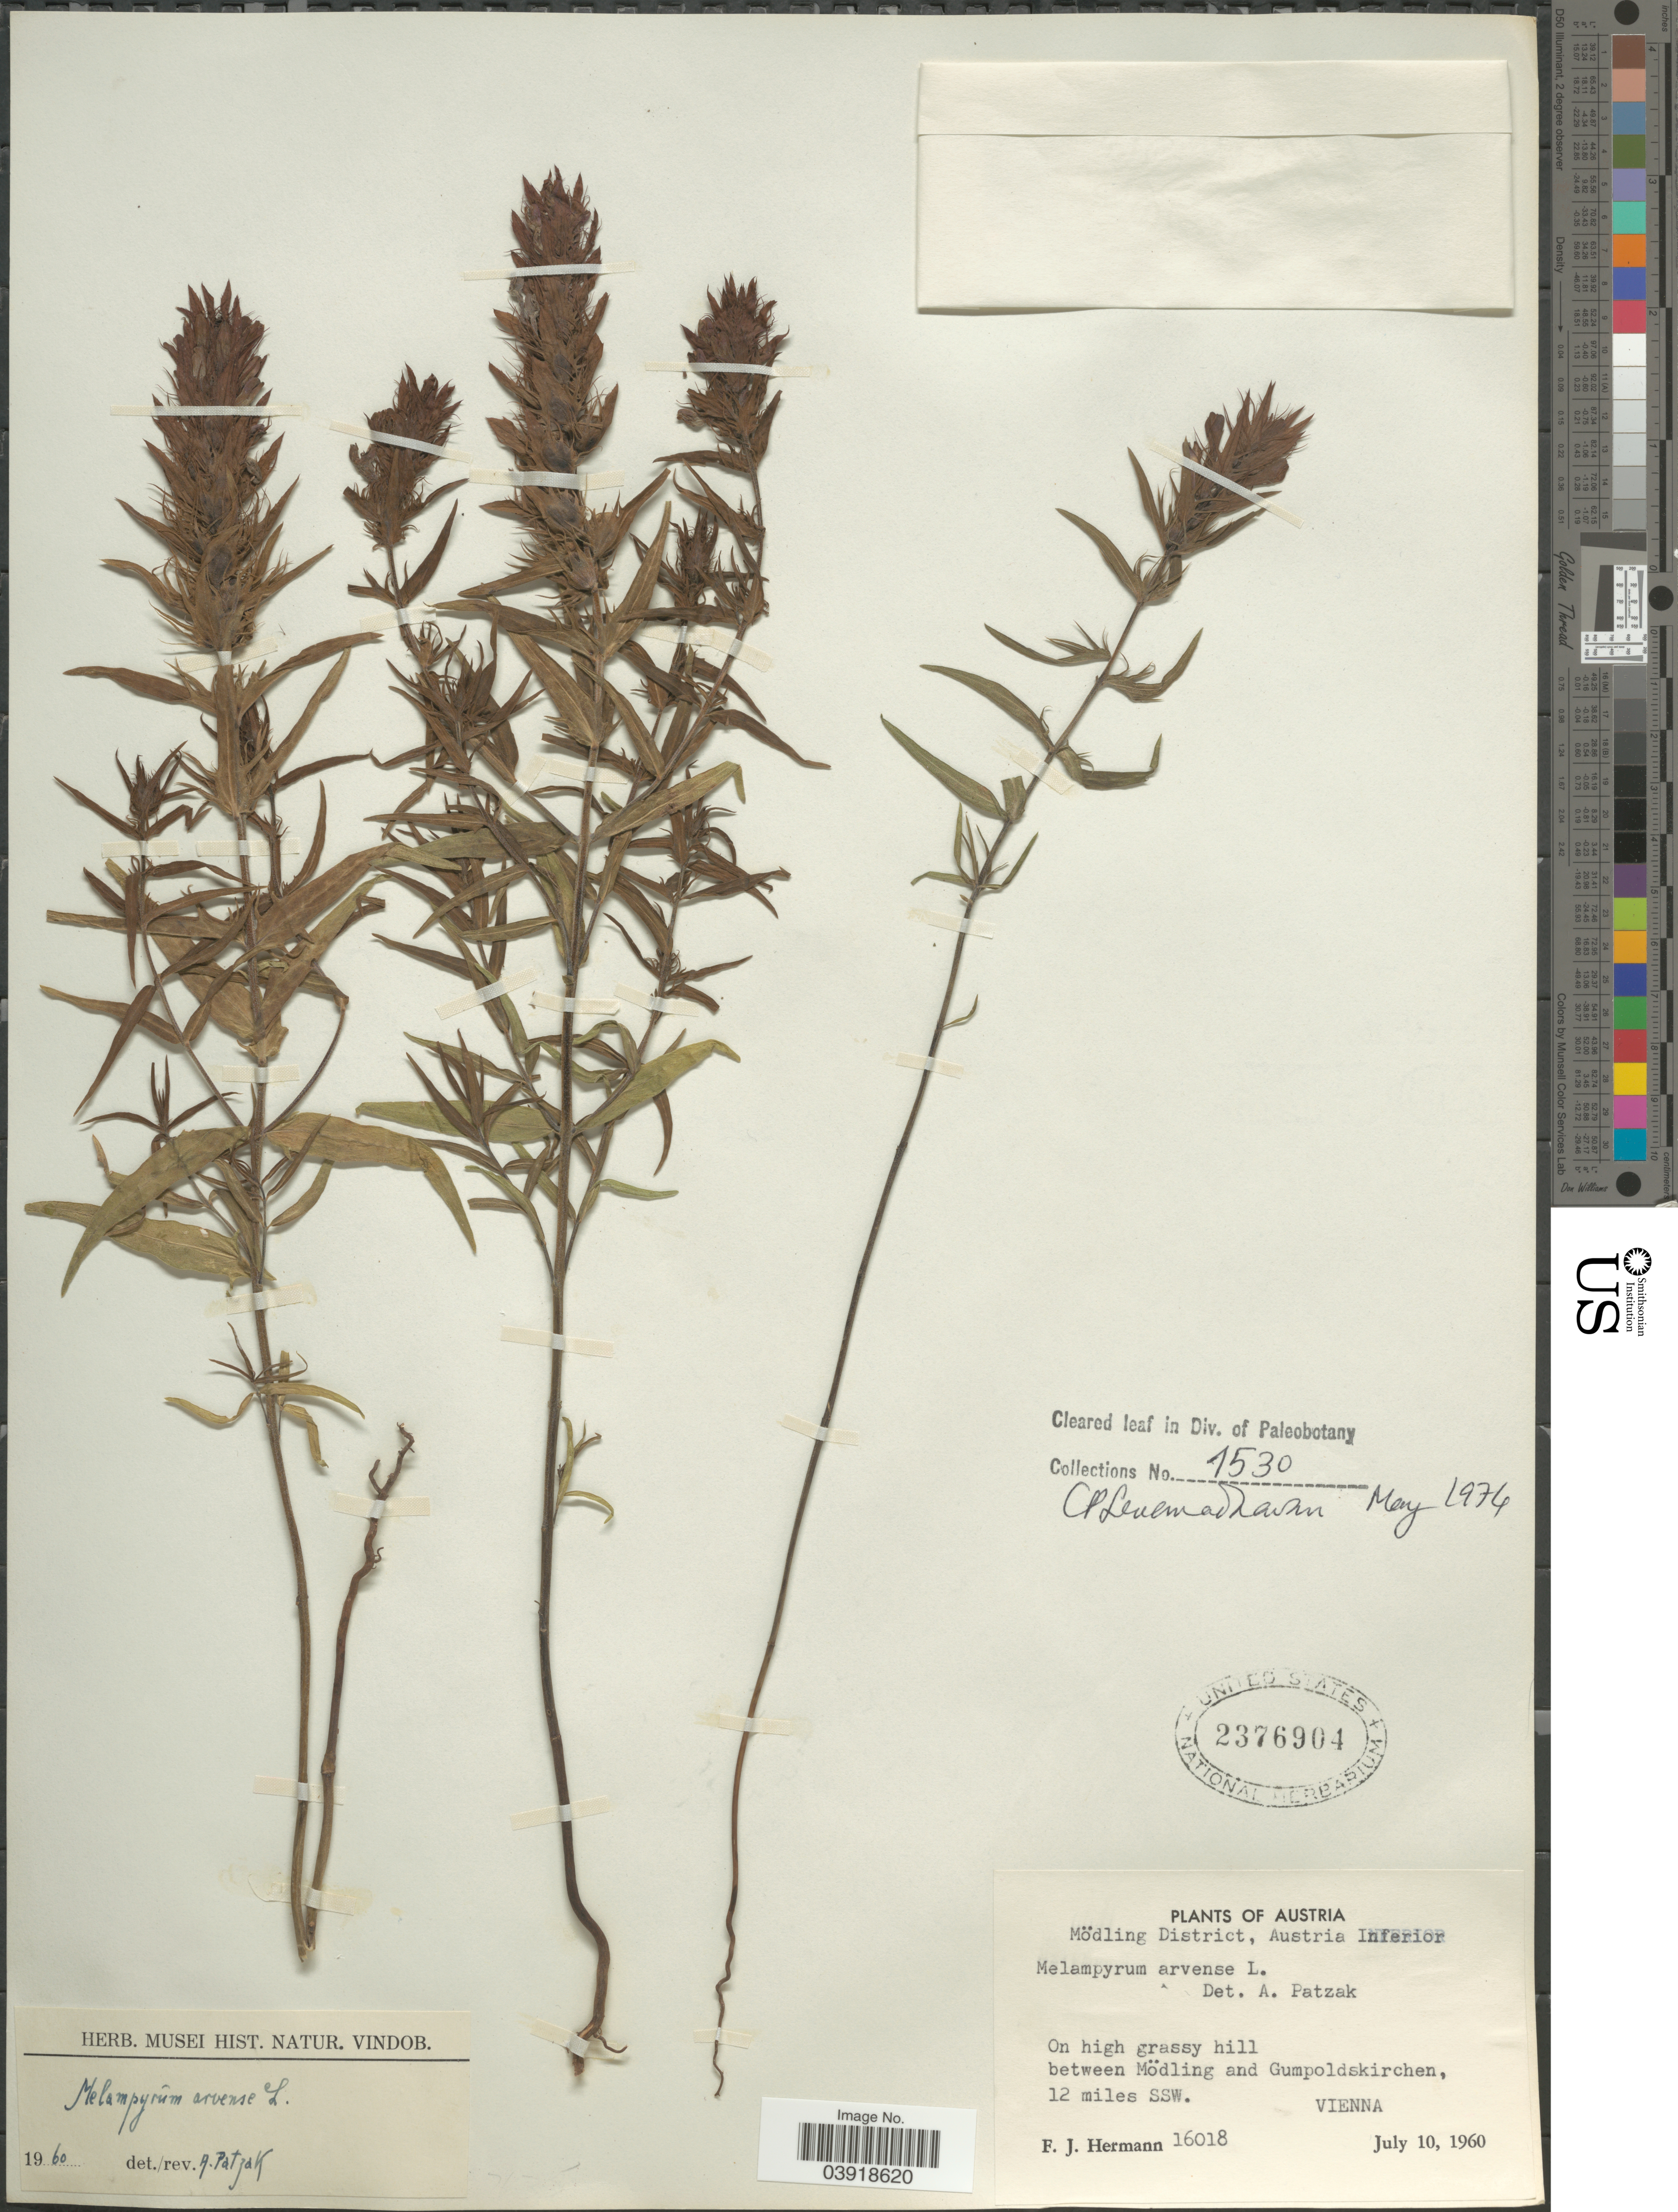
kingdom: Plantae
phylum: Tracheophyta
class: Magnoliopsida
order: Lamiales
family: Orobanchaceae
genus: Melampyrum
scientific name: Melampyrum arvense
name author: L.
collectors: F. J. Hermann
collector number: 16018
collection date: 1960-07-10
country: Austria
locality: Mödling District, Austria Inferior. On high grassy hill between Mödling and Gumpoldskirchen, 12 miles SSW. Vienna.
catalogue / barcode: US 2376904